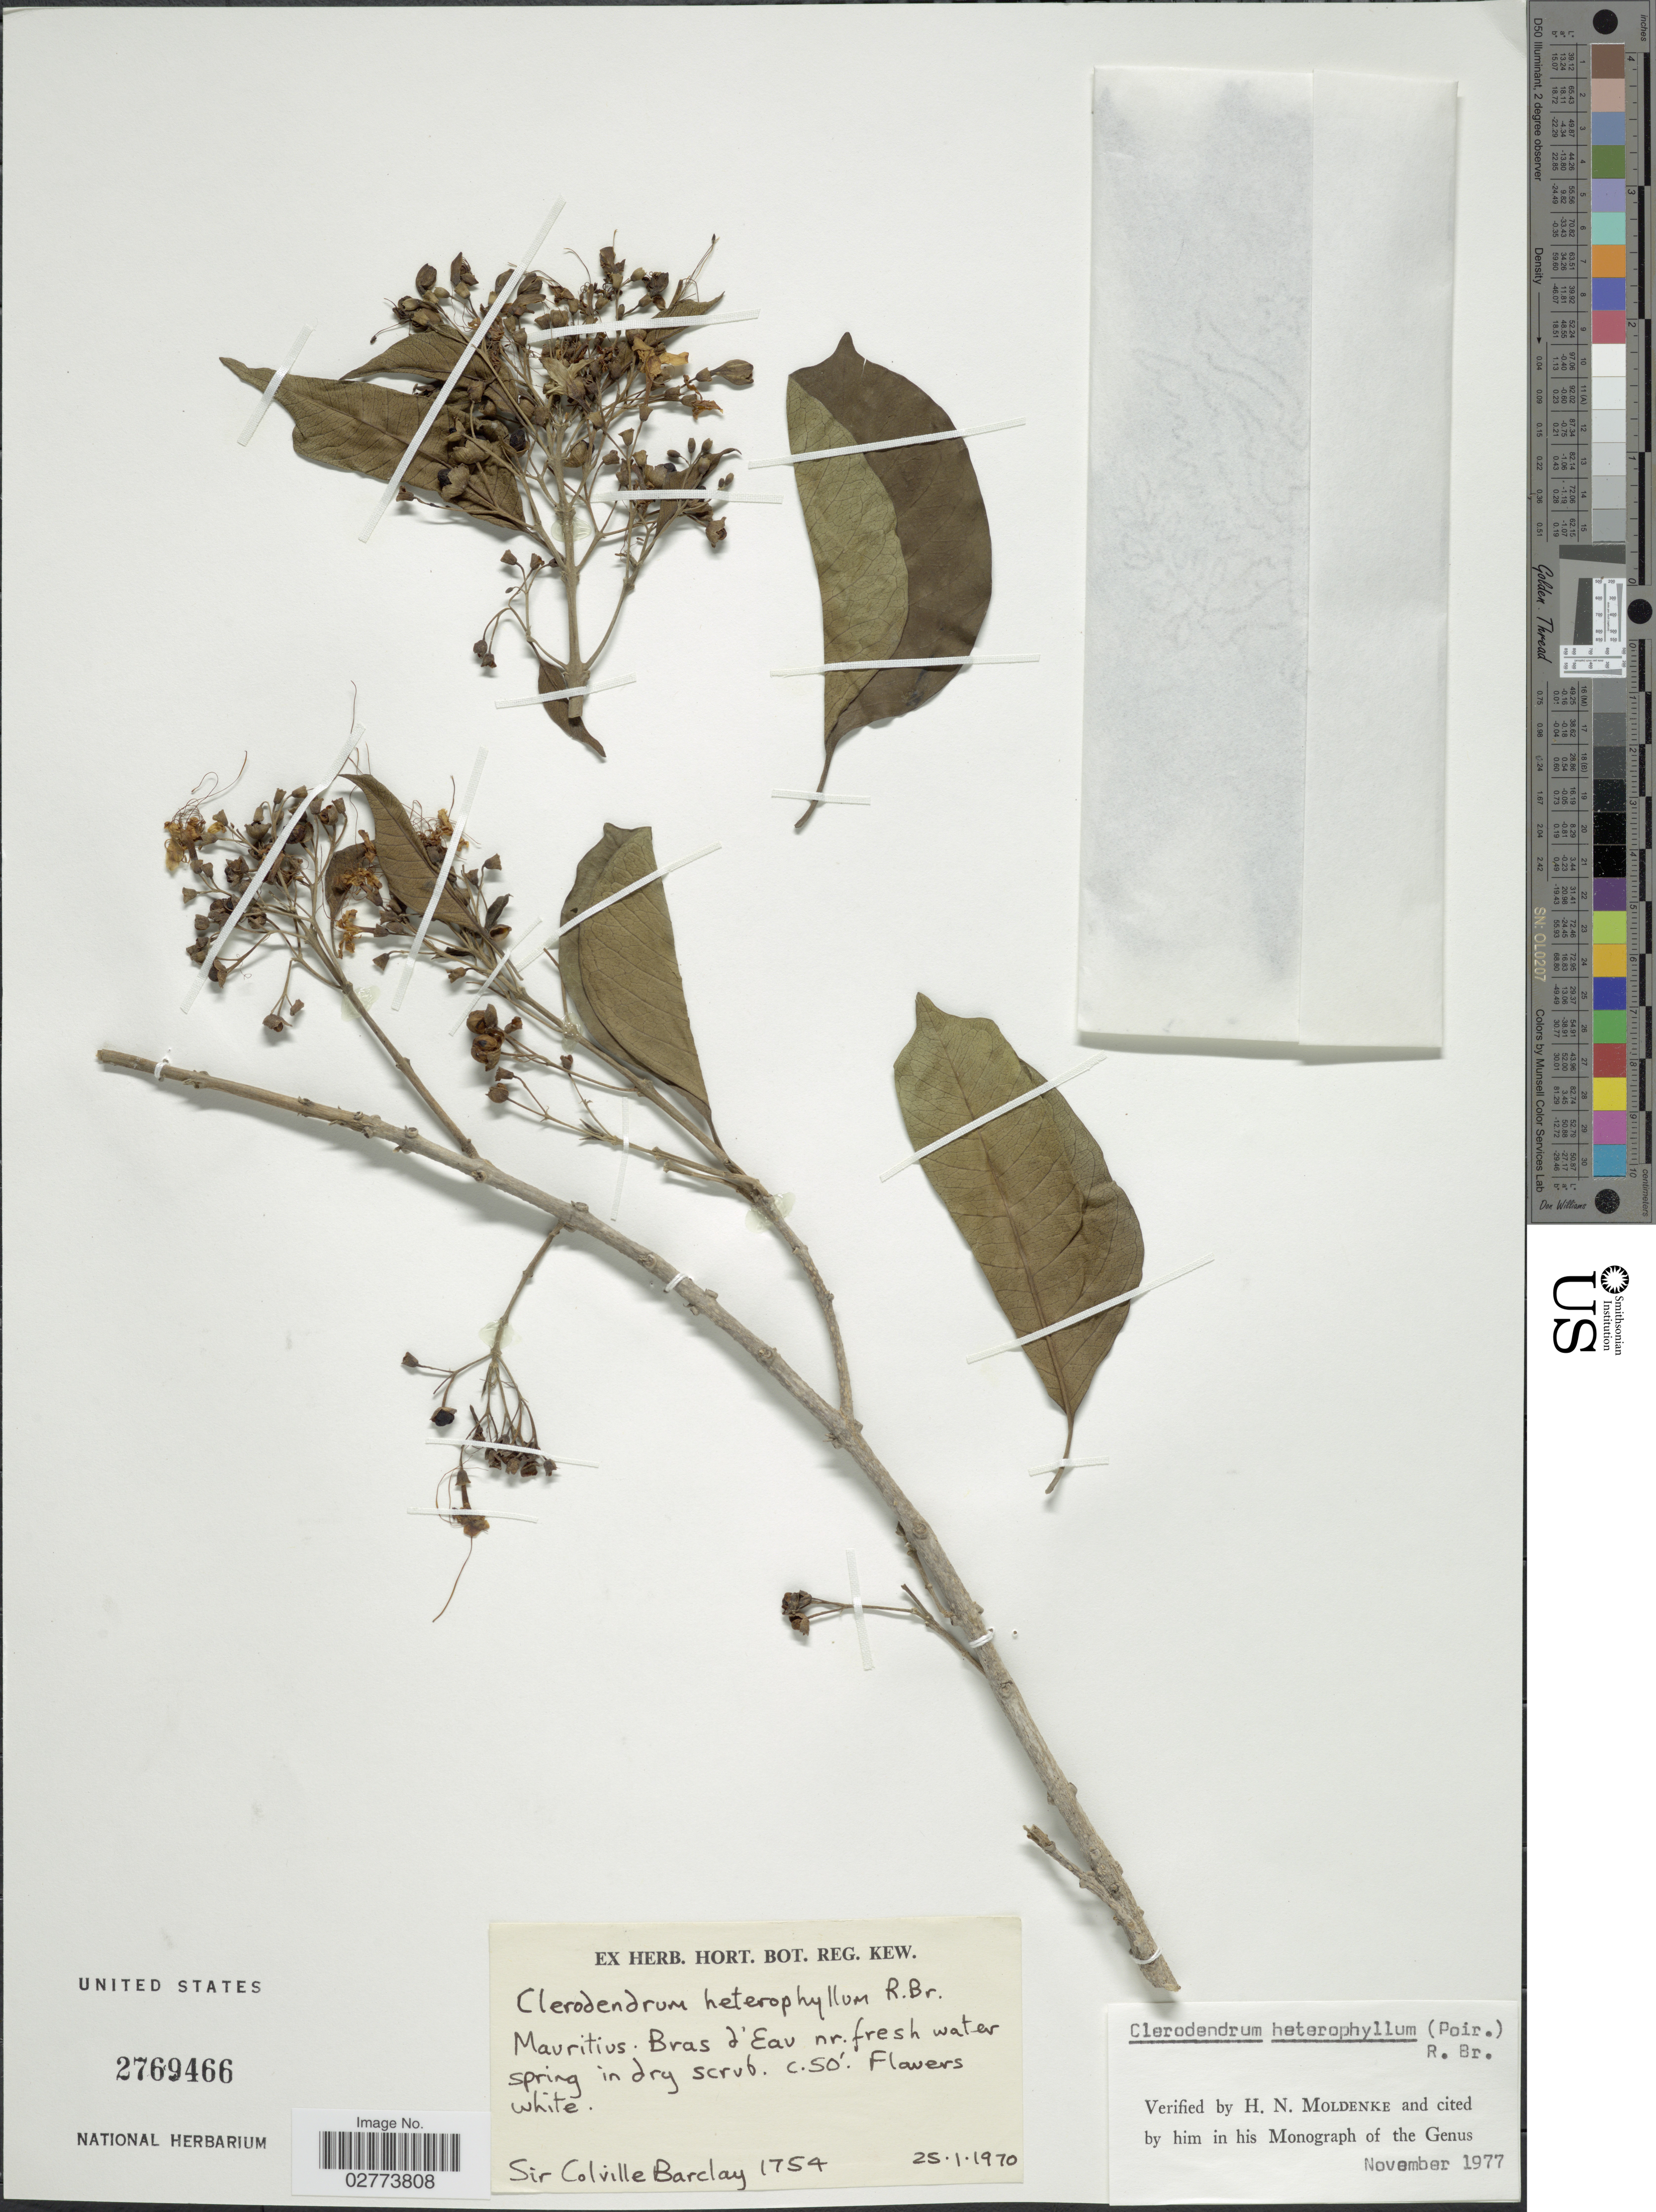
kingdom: Plantae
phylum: Tracheophyta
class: Magnoliopsida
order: Lamiales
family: Lamiaceae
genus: Clerodendrum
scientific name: Clerodendrum heterophyllum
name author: (Poir.) R. Br.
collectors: C. Barclay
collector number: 1754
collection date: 1970-01-25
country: Mauritius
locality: Bras d'Eav nr. fresh water spring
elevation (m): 15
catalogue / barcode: US 2769466